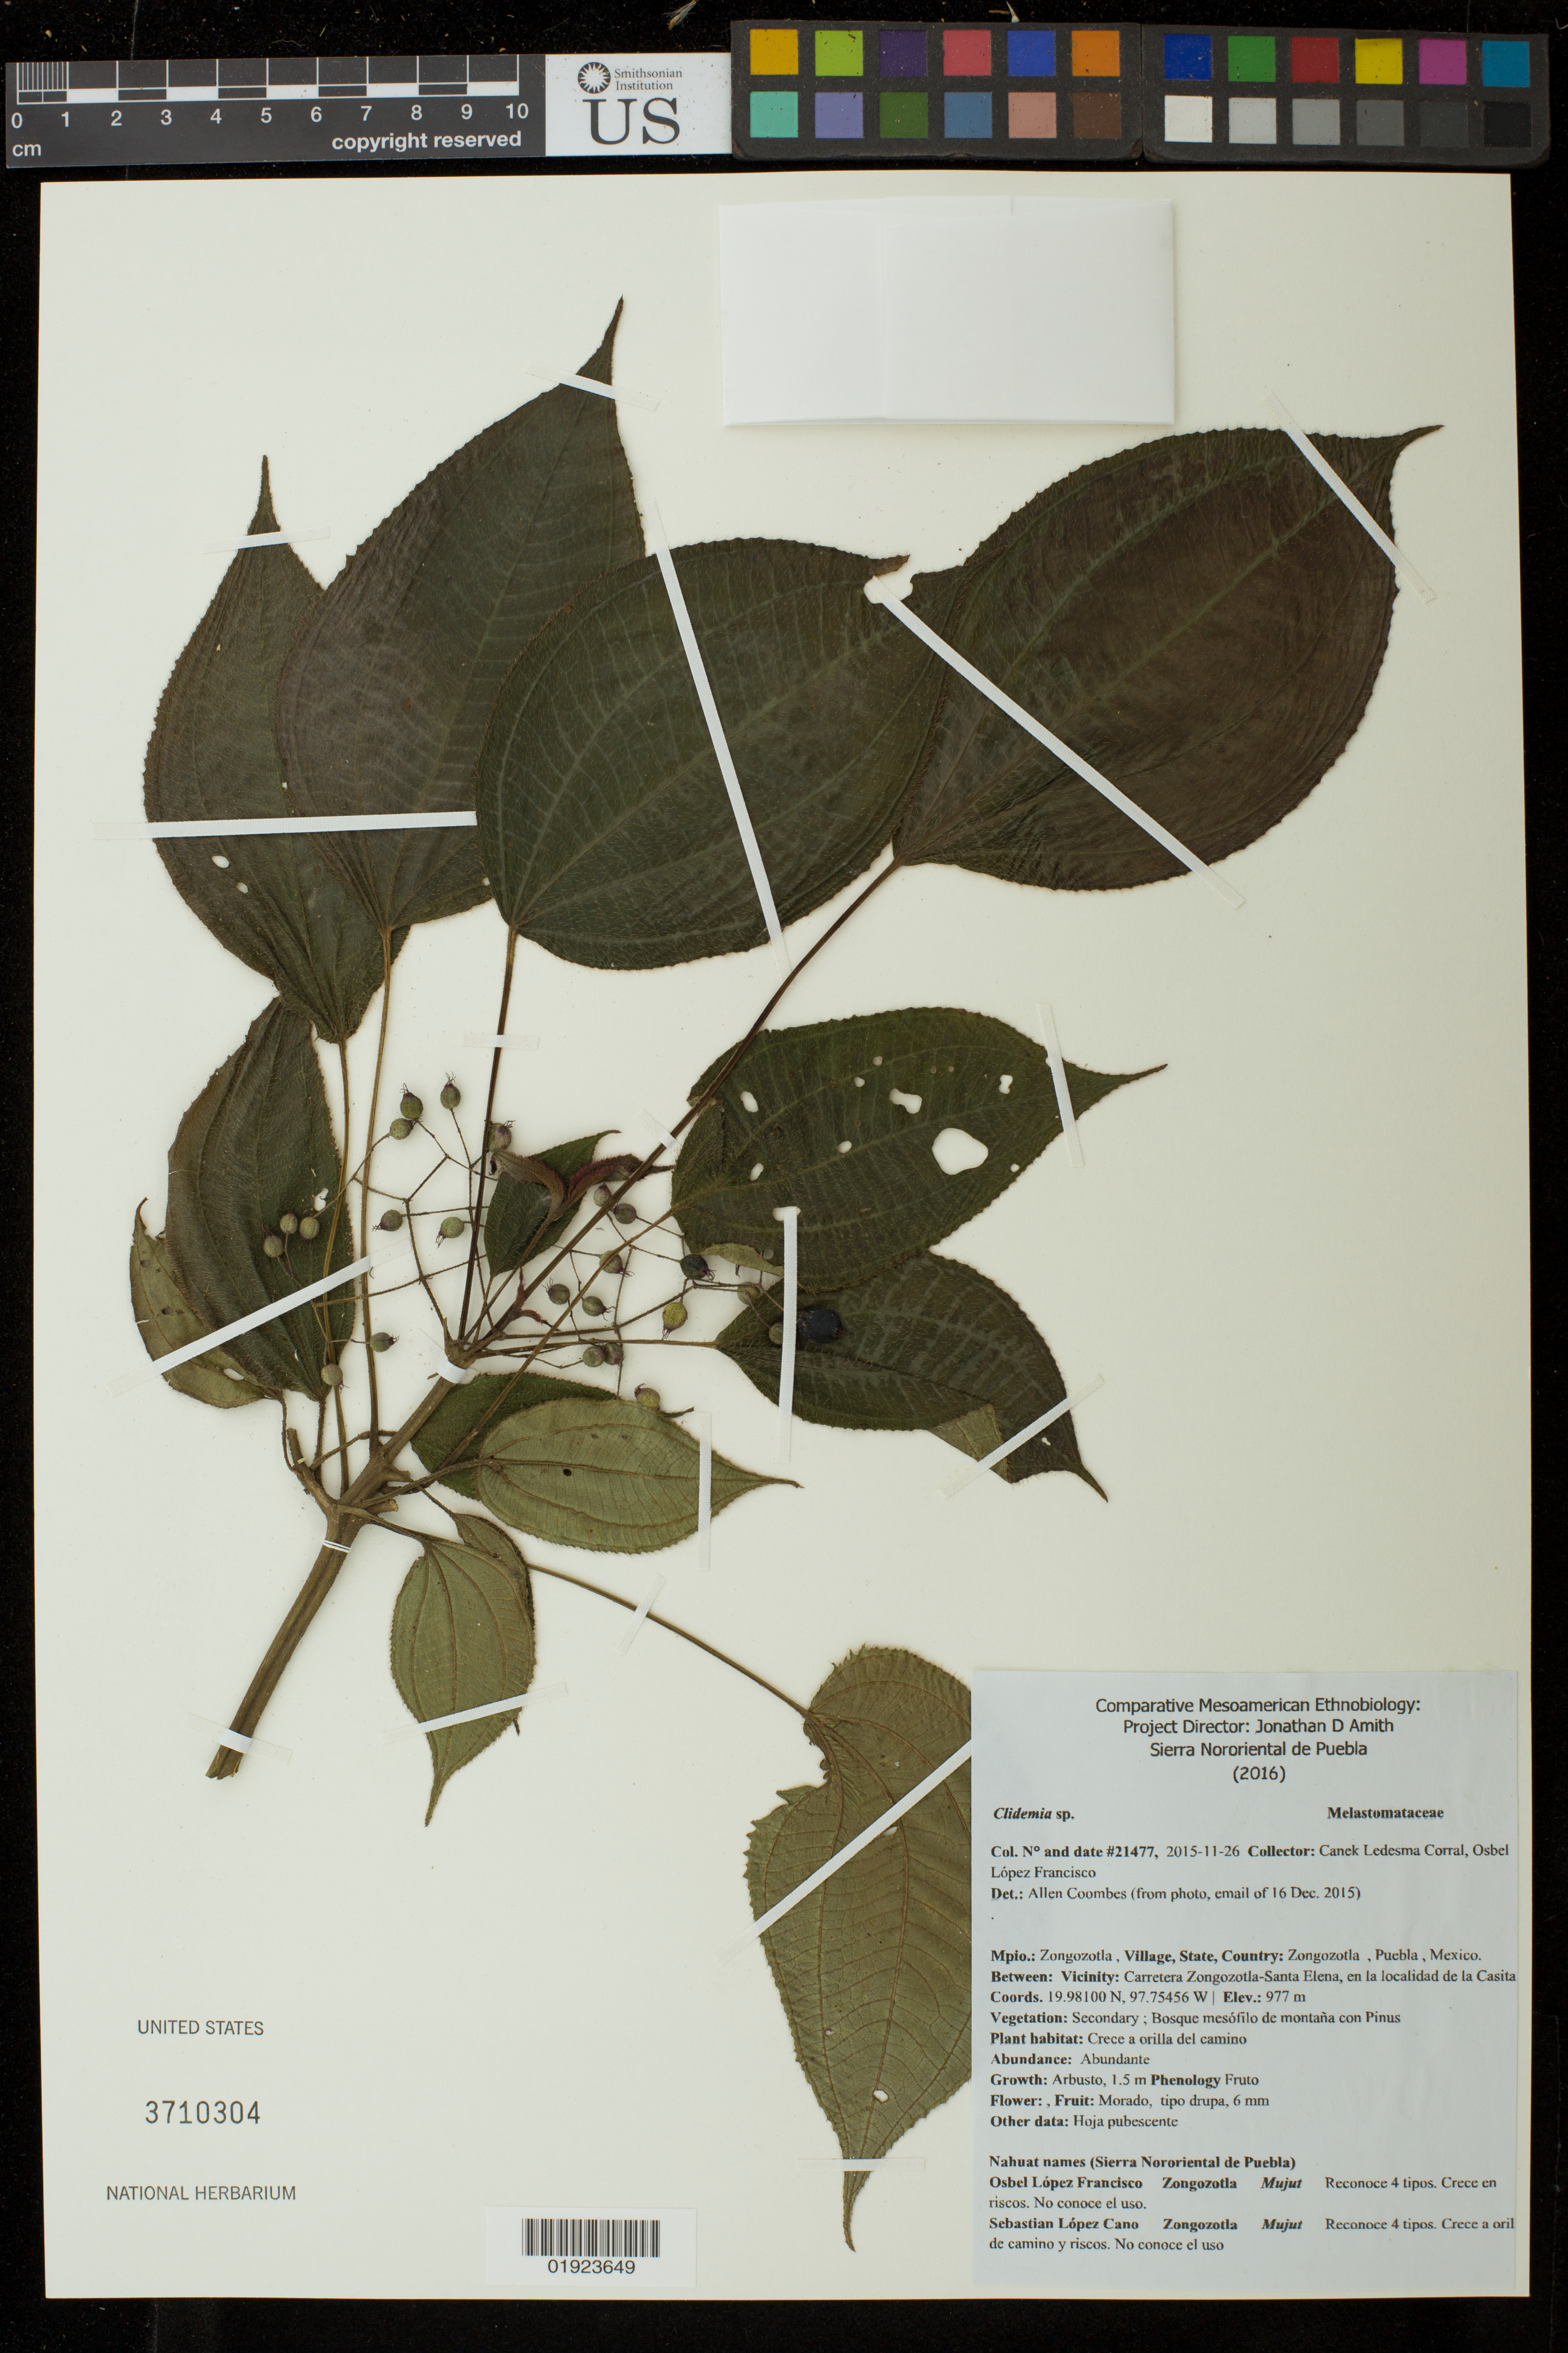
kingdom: Plantae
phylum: Tracheophyta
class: Magnoliopsida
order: Myrtales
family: Melastomataceae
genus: Clidemia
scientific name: Clidemia petiolaris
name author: (Schltdl. & Cham.) Schltdl. ex Triana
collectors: Canek Ledesma C. & O. Francisco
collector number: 21477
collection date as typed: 2015-11-26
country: Mexico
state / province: Puebla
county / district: Zongozotla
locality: Zongozotla, Puebla, Mexico, Carretera Zongozotla-Santa Elena, en la localidad de la Casita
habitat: Secondary; bosque mesofilo de montana con Pinus, crece a orilla del camino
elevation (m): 977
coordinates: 19.98100N, 97.75456W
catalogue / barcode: US 3710204